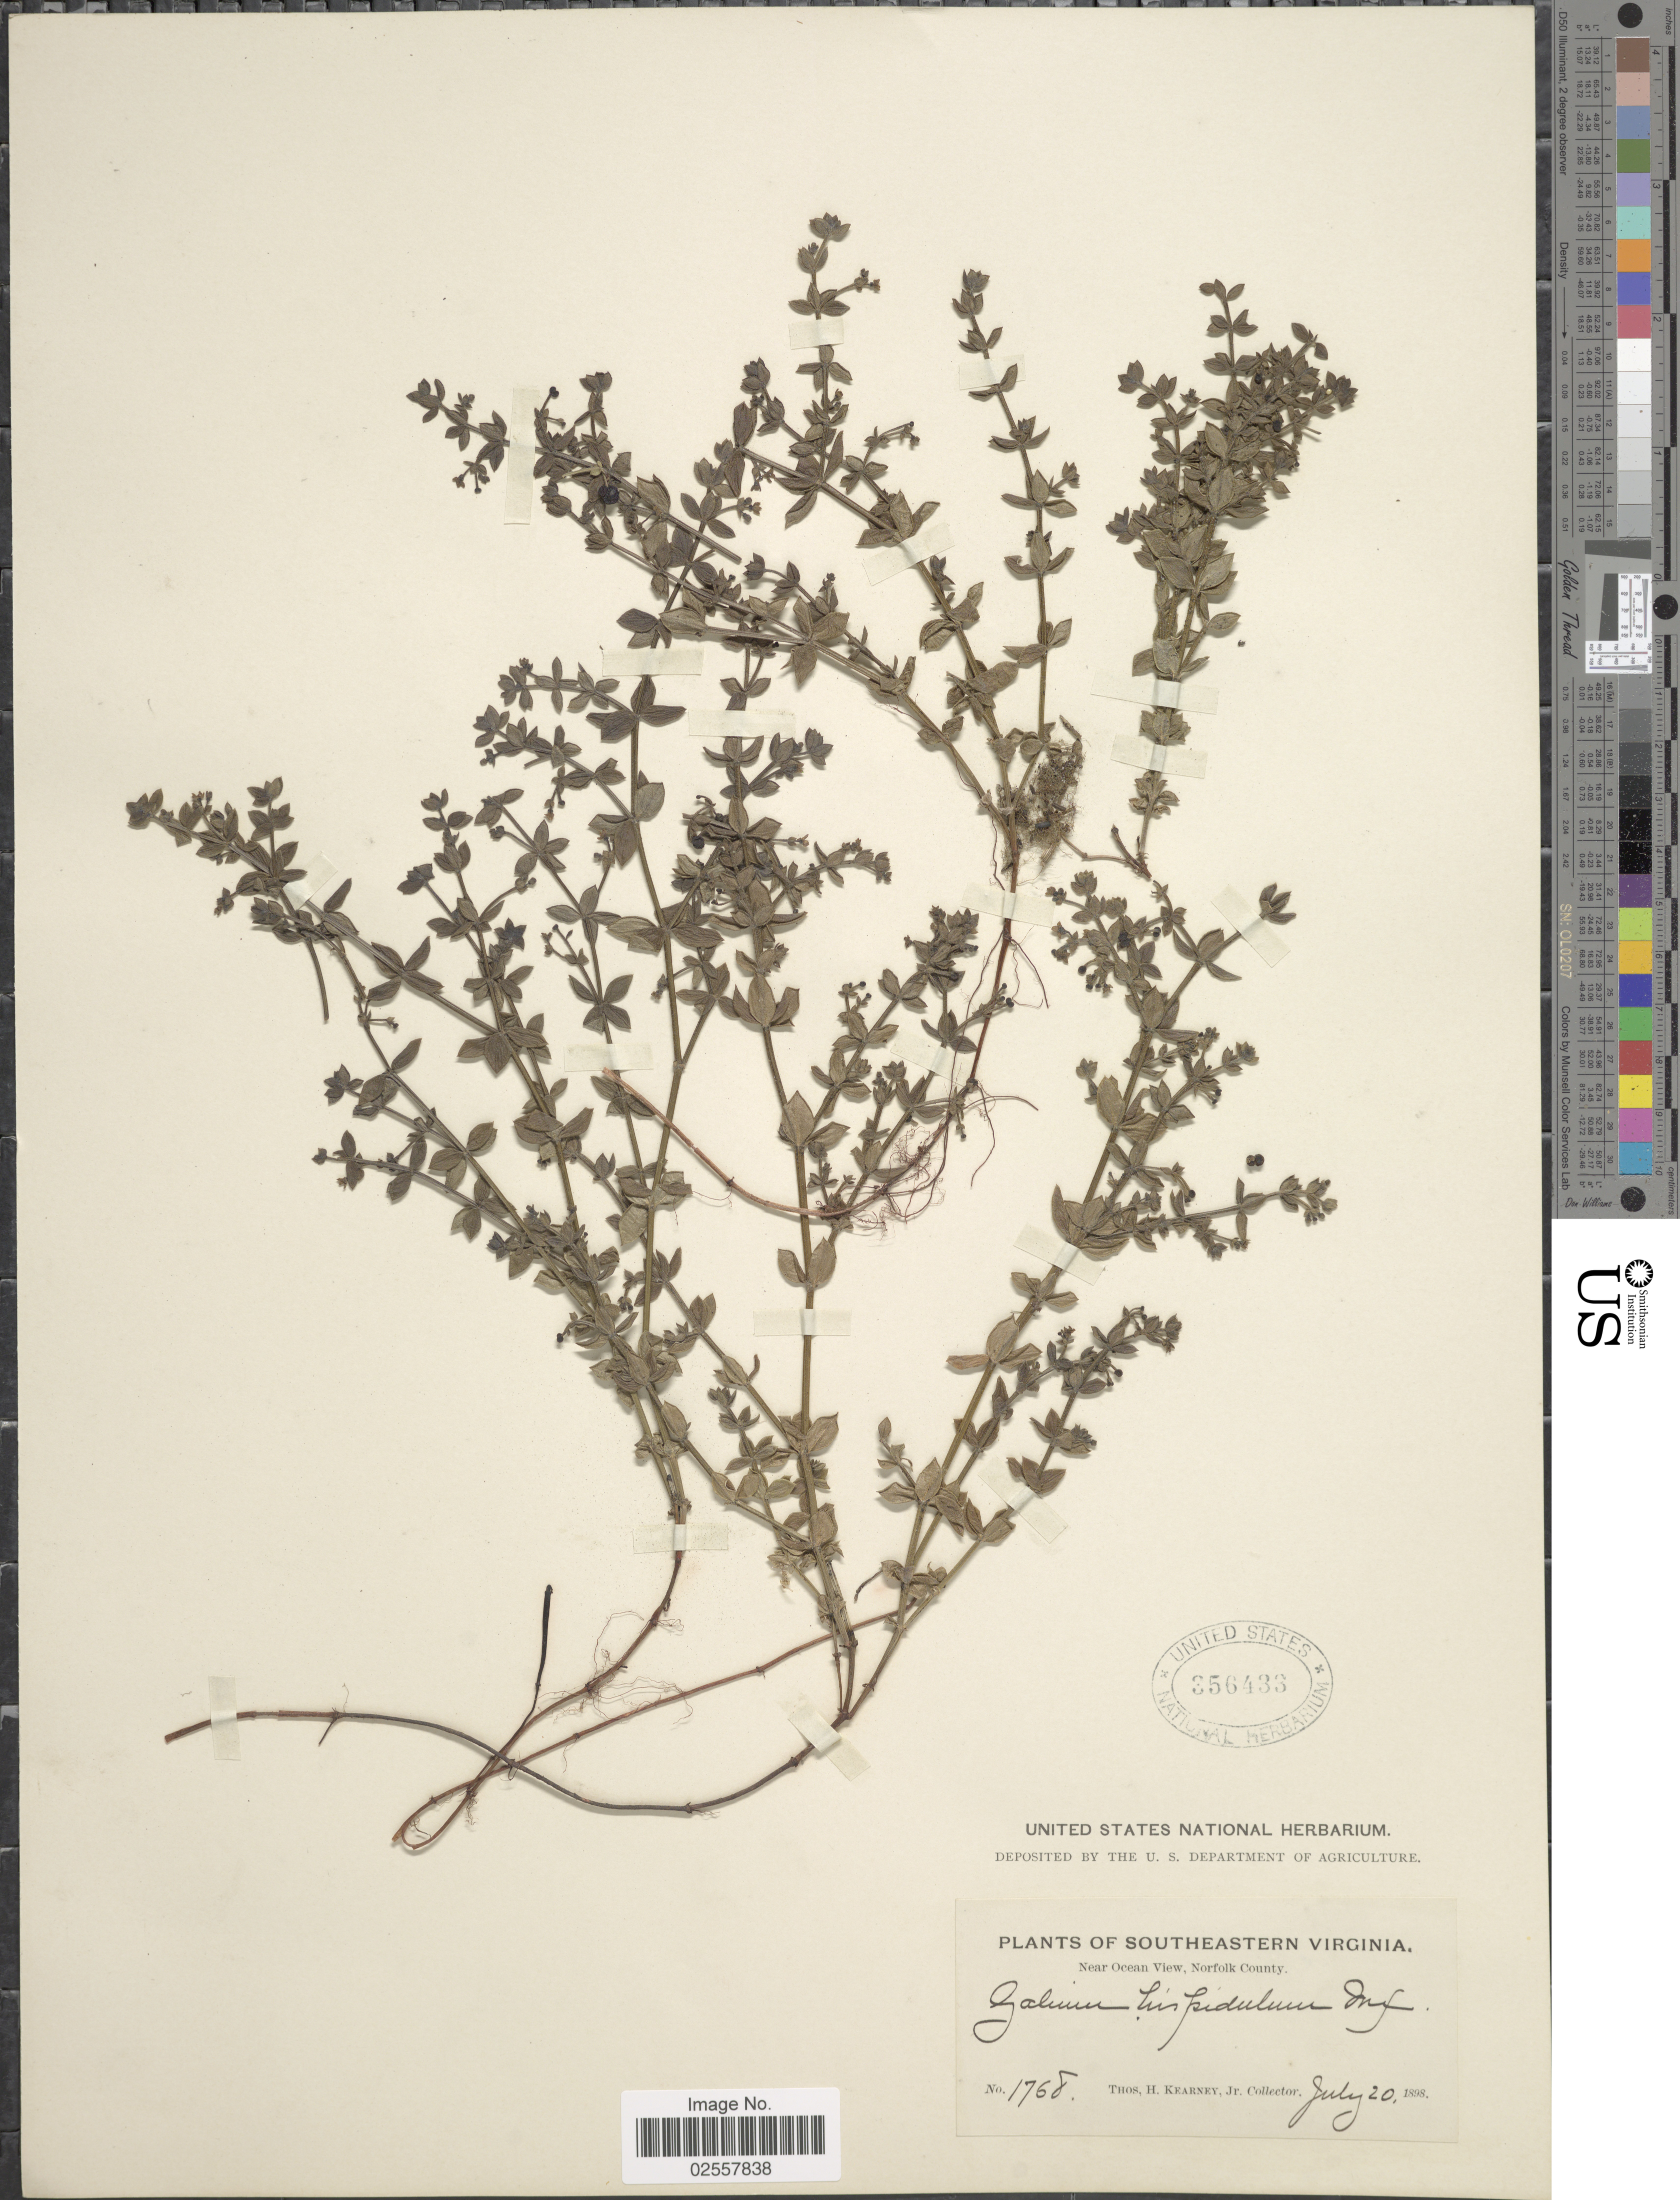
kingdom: Plantae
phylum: Tracheophyta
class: Magnoliopsida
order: Gentianales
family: Rubiaceae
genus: Galium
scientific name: Galium hispidulum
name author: Michx.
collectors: T. H. Kearney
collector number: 1768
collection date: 1898-07-20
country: United States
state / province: Virginia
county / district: City of Norfolk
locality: Southeastern Virginia, near Ocean View, Norfolk County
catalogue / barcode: US 356433